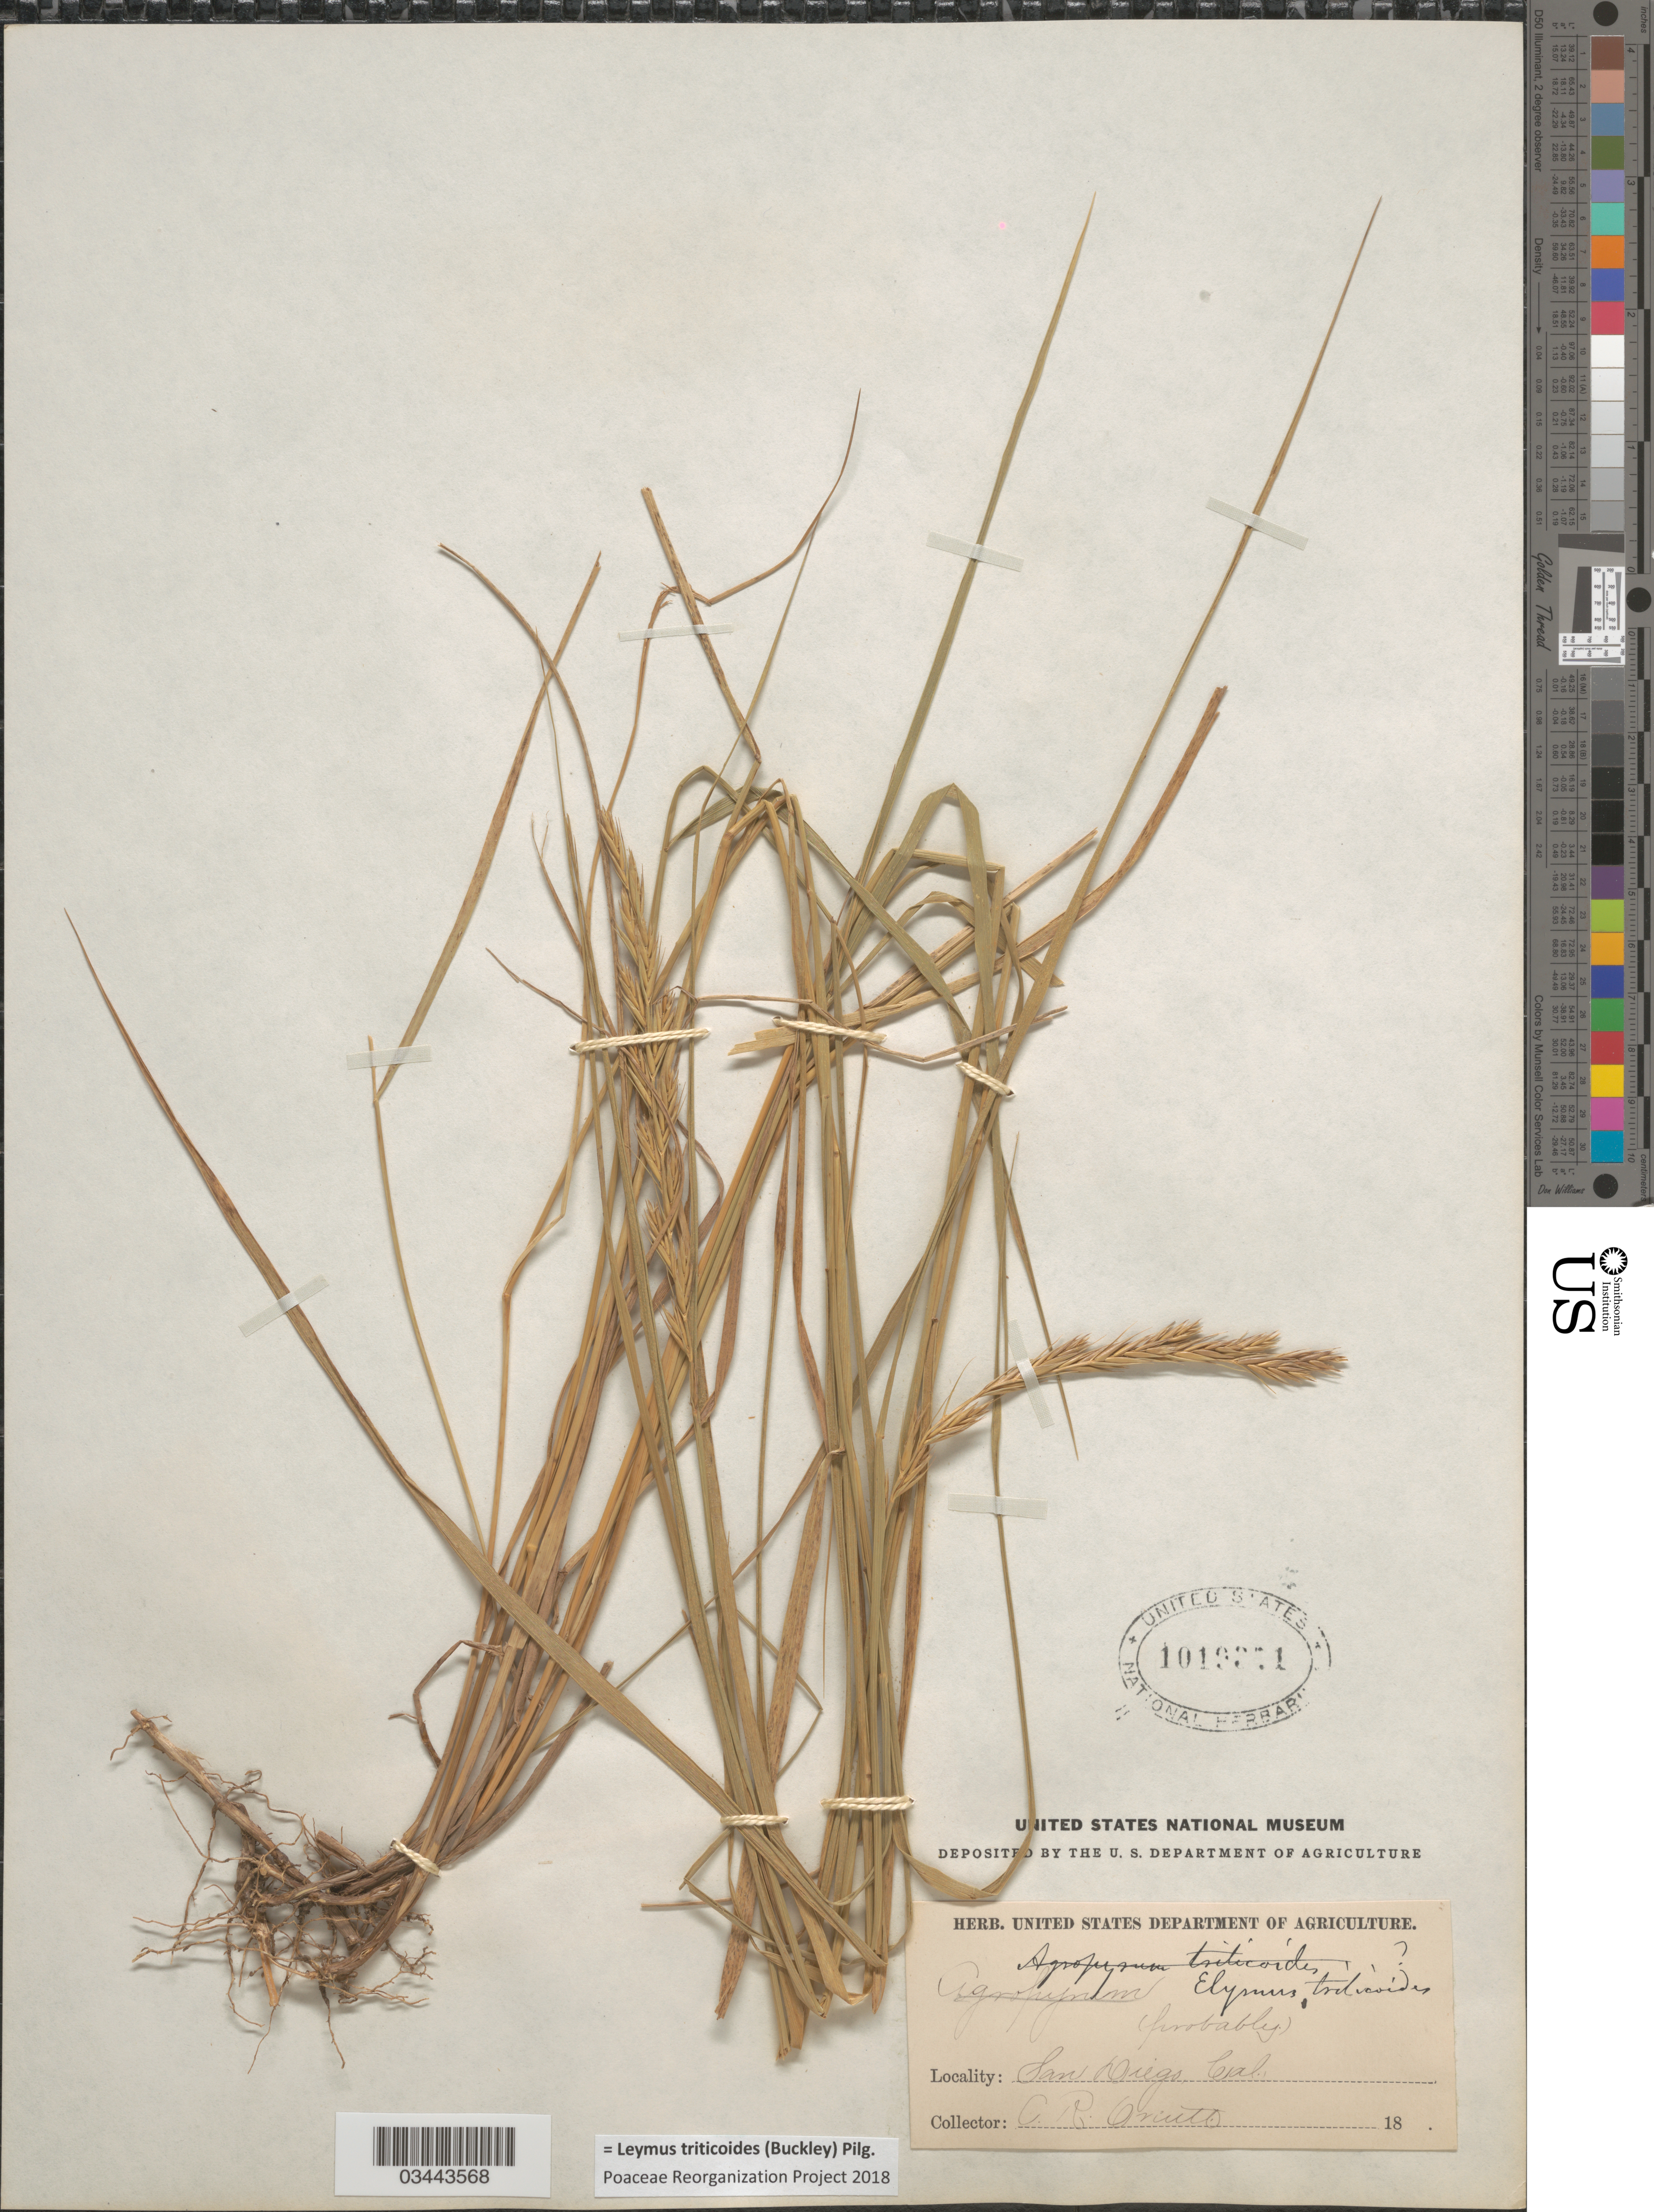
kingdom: Plantae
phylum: Tracheophyta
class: Liliopsida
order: Poales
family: Poaceae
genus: Leymus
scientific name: Leymus triticoides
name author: (Buckley) Pilg.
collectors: C. R. Orcutt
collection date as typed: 18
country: United States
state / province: California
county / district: San Diego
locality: San Diego.